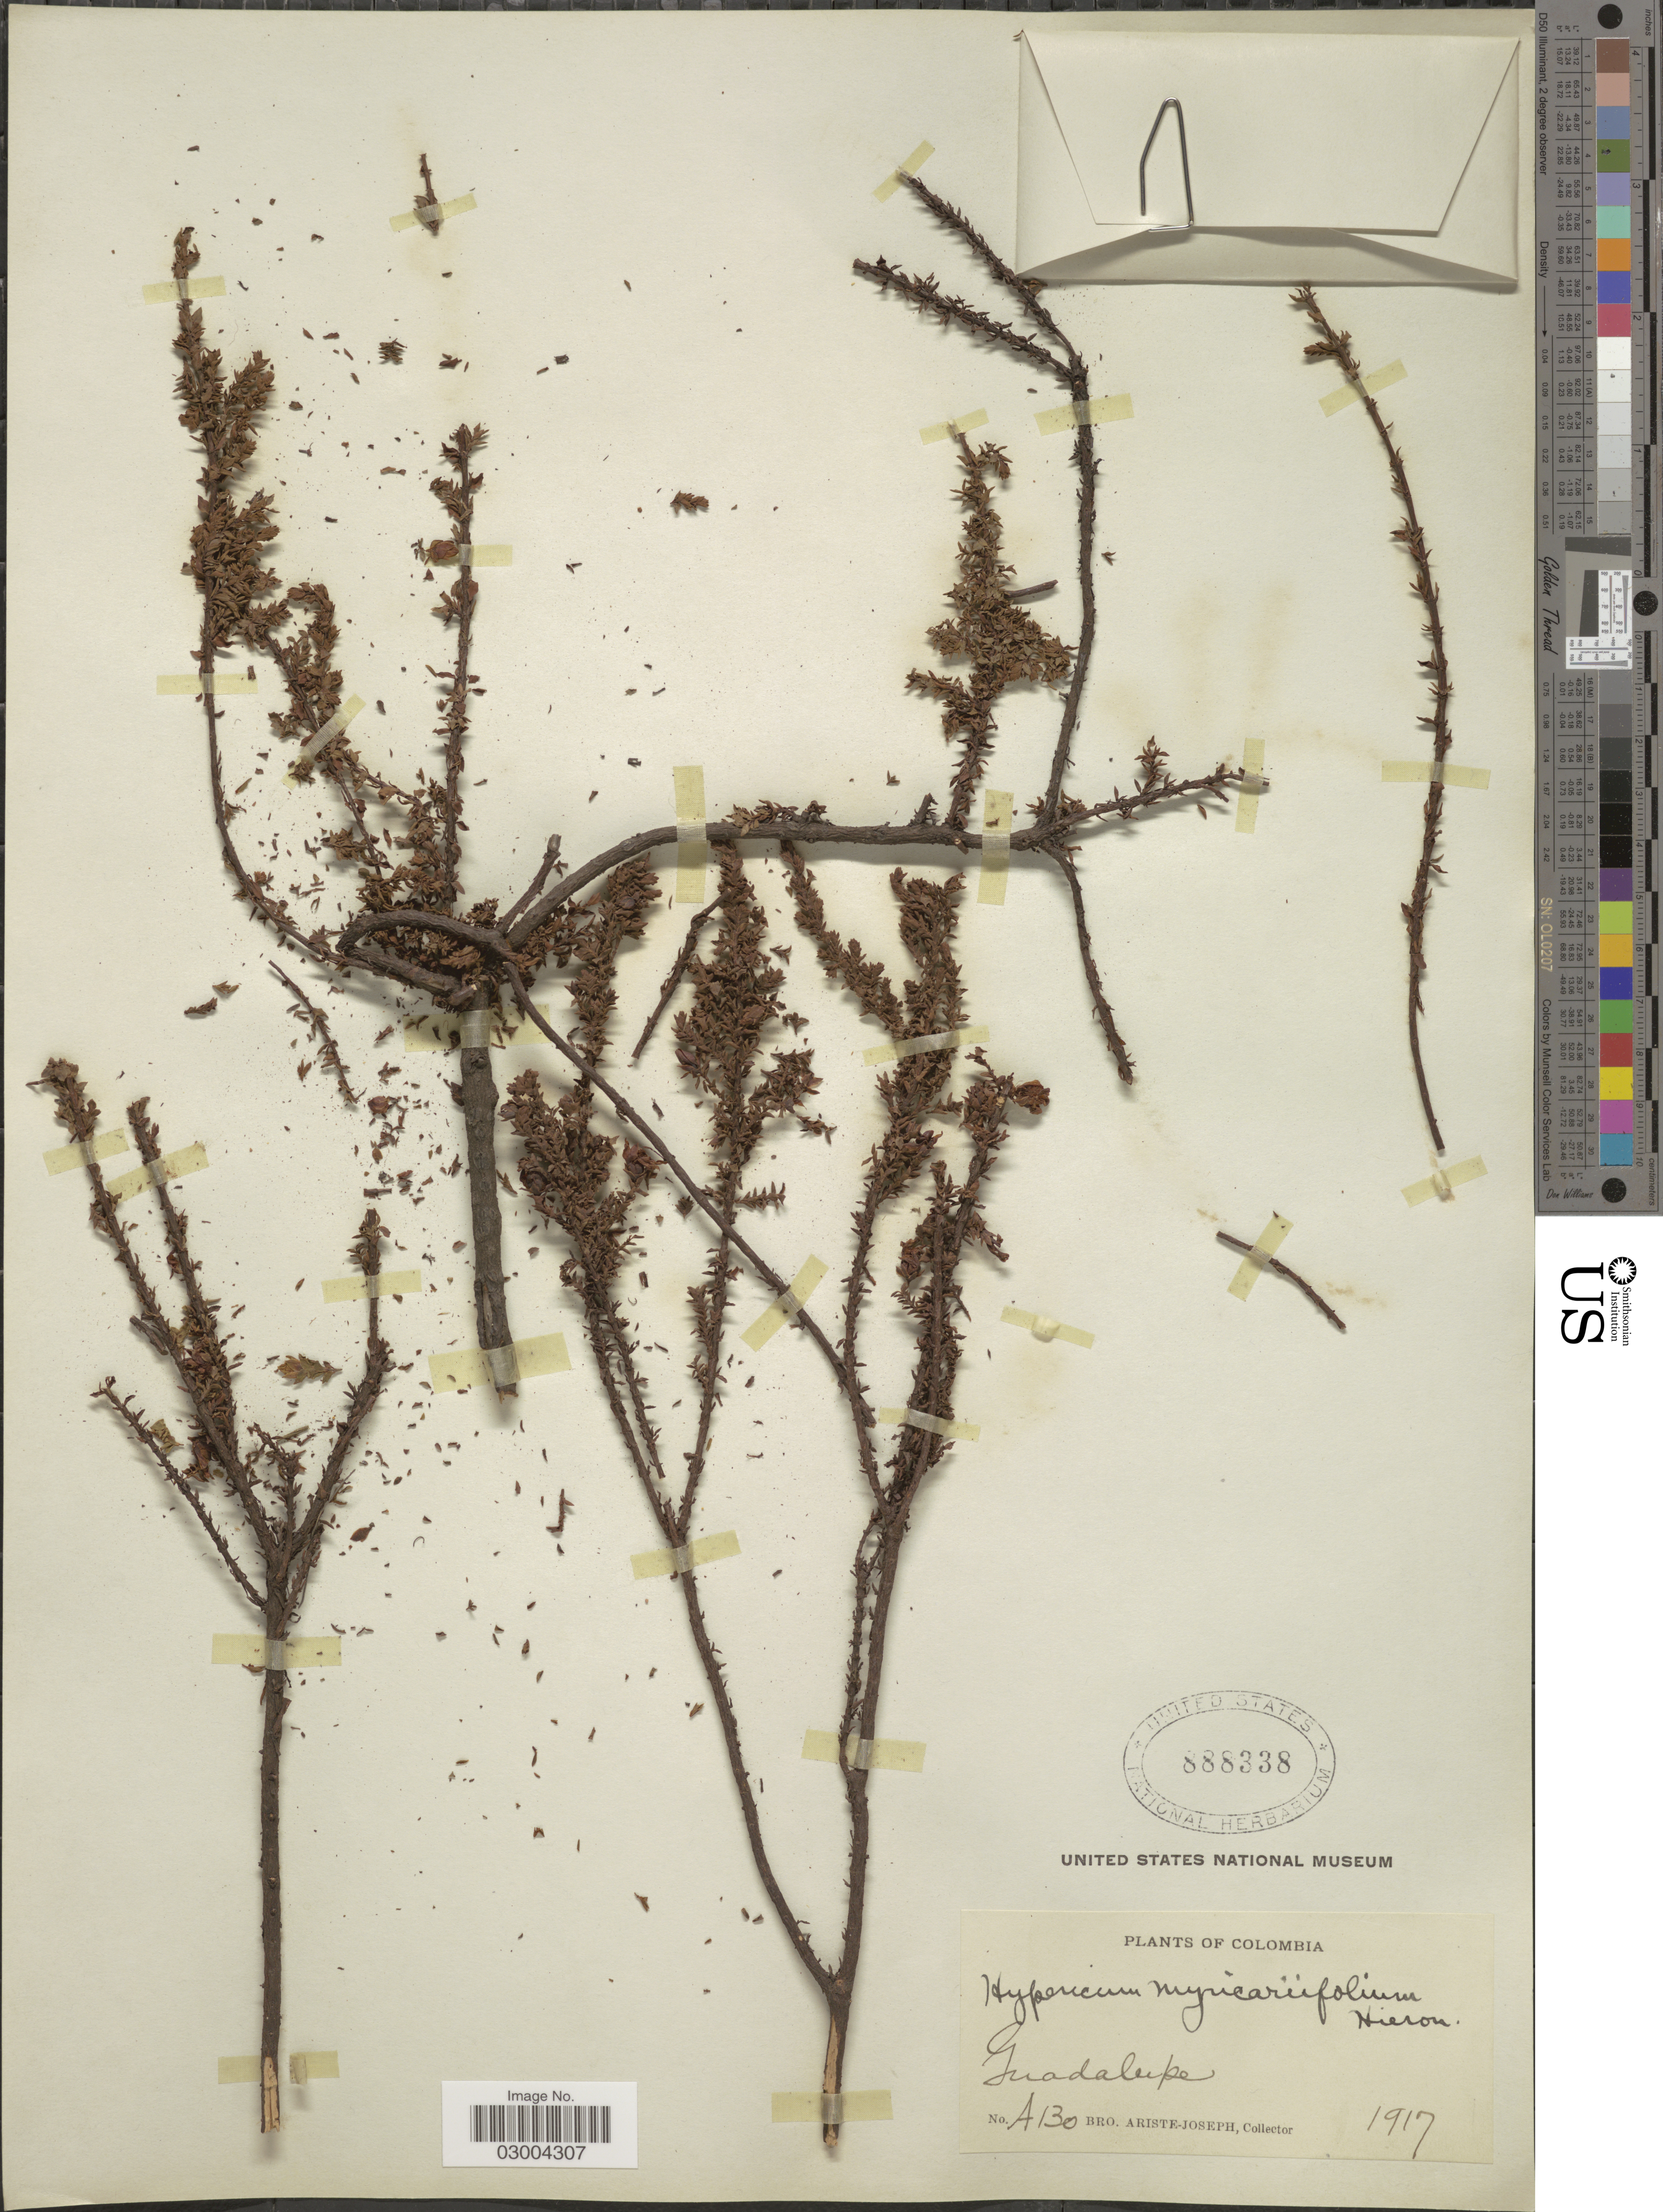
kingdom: Plantae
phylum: Tracheophyta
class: Magnoliopsida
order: Malpighiales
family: Hypericaceae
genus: Hypericum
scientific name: Hypericum myricariifolium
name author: Hieron.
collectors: Bro. Ariste-Joseph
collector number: A130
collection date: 1917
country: Colombia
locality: Guadalupe.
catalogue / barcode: US 888338